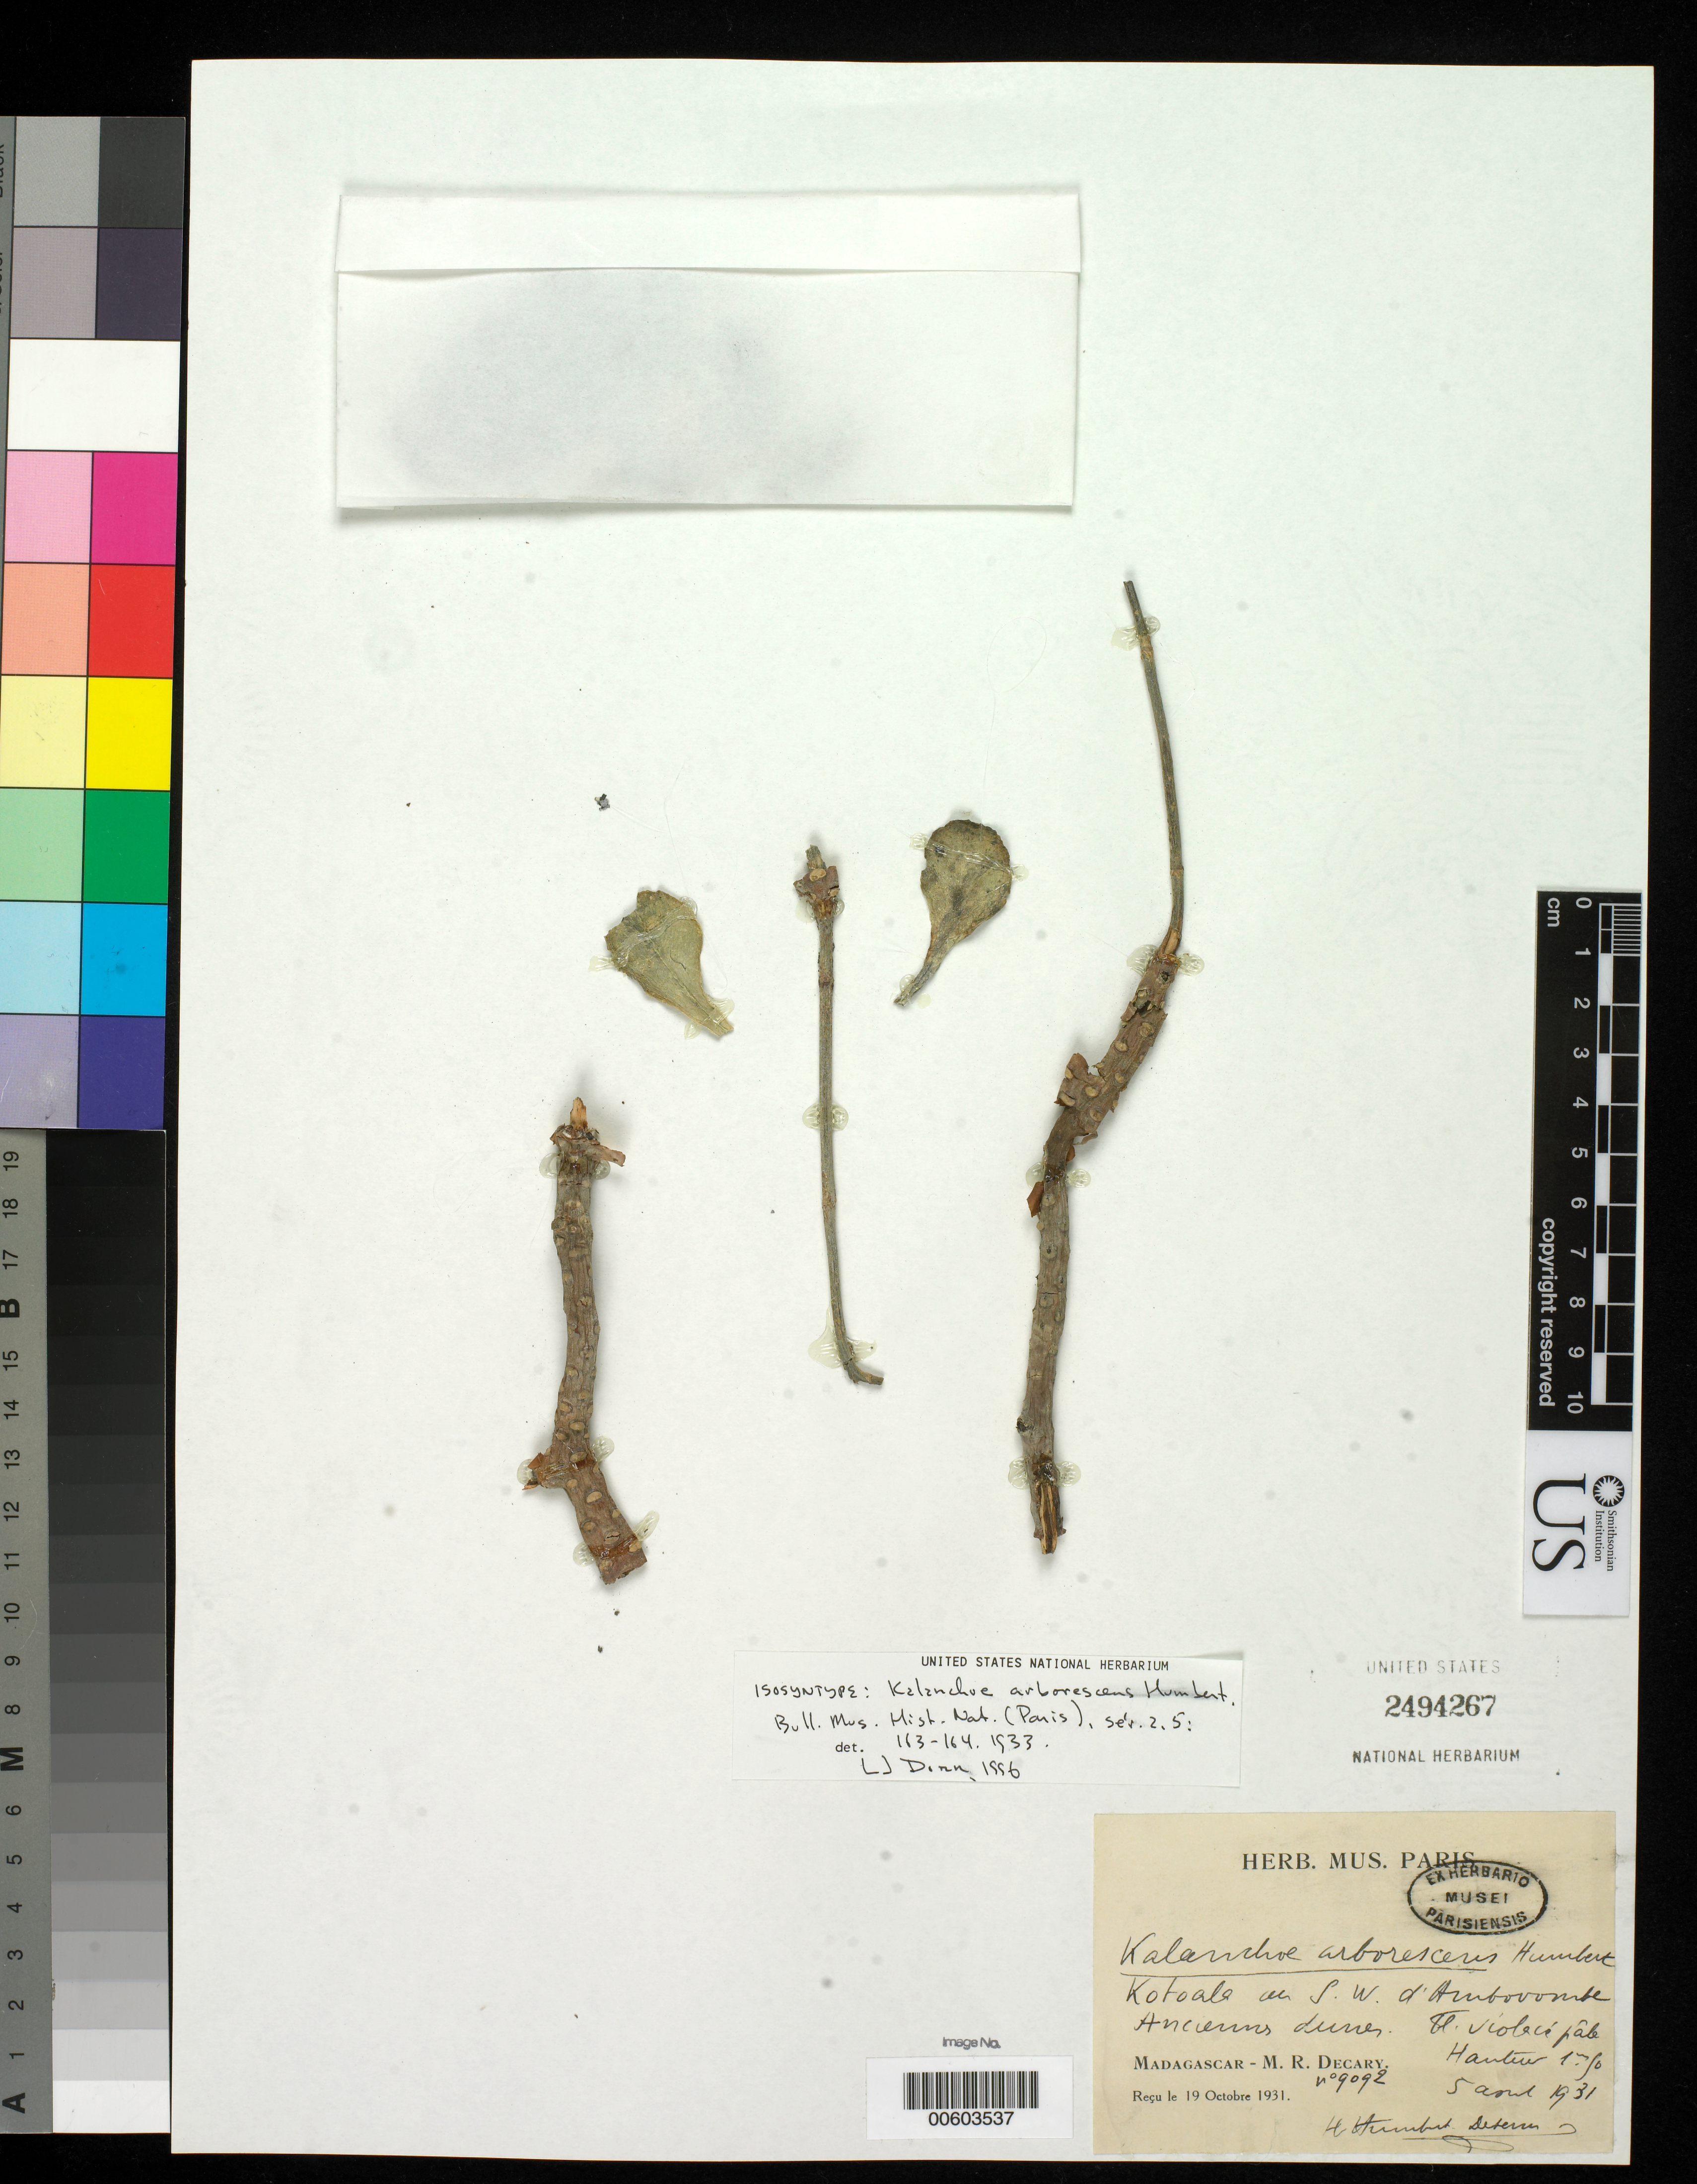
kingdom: Plantae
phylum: Tracheophyta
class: Magnoliopsida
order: Saxifragales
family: Crassulaceae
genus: Kalanchoe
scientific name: Kalanchoe arborescens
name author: Humbert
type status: Isosyntype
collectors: R. Decary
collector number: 9092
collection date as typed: Jul 1910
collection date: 1910-07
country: Madagascar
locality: Kotoala au SW D'ambovombe, Anciennes Dunes.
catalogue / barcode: US 2494267